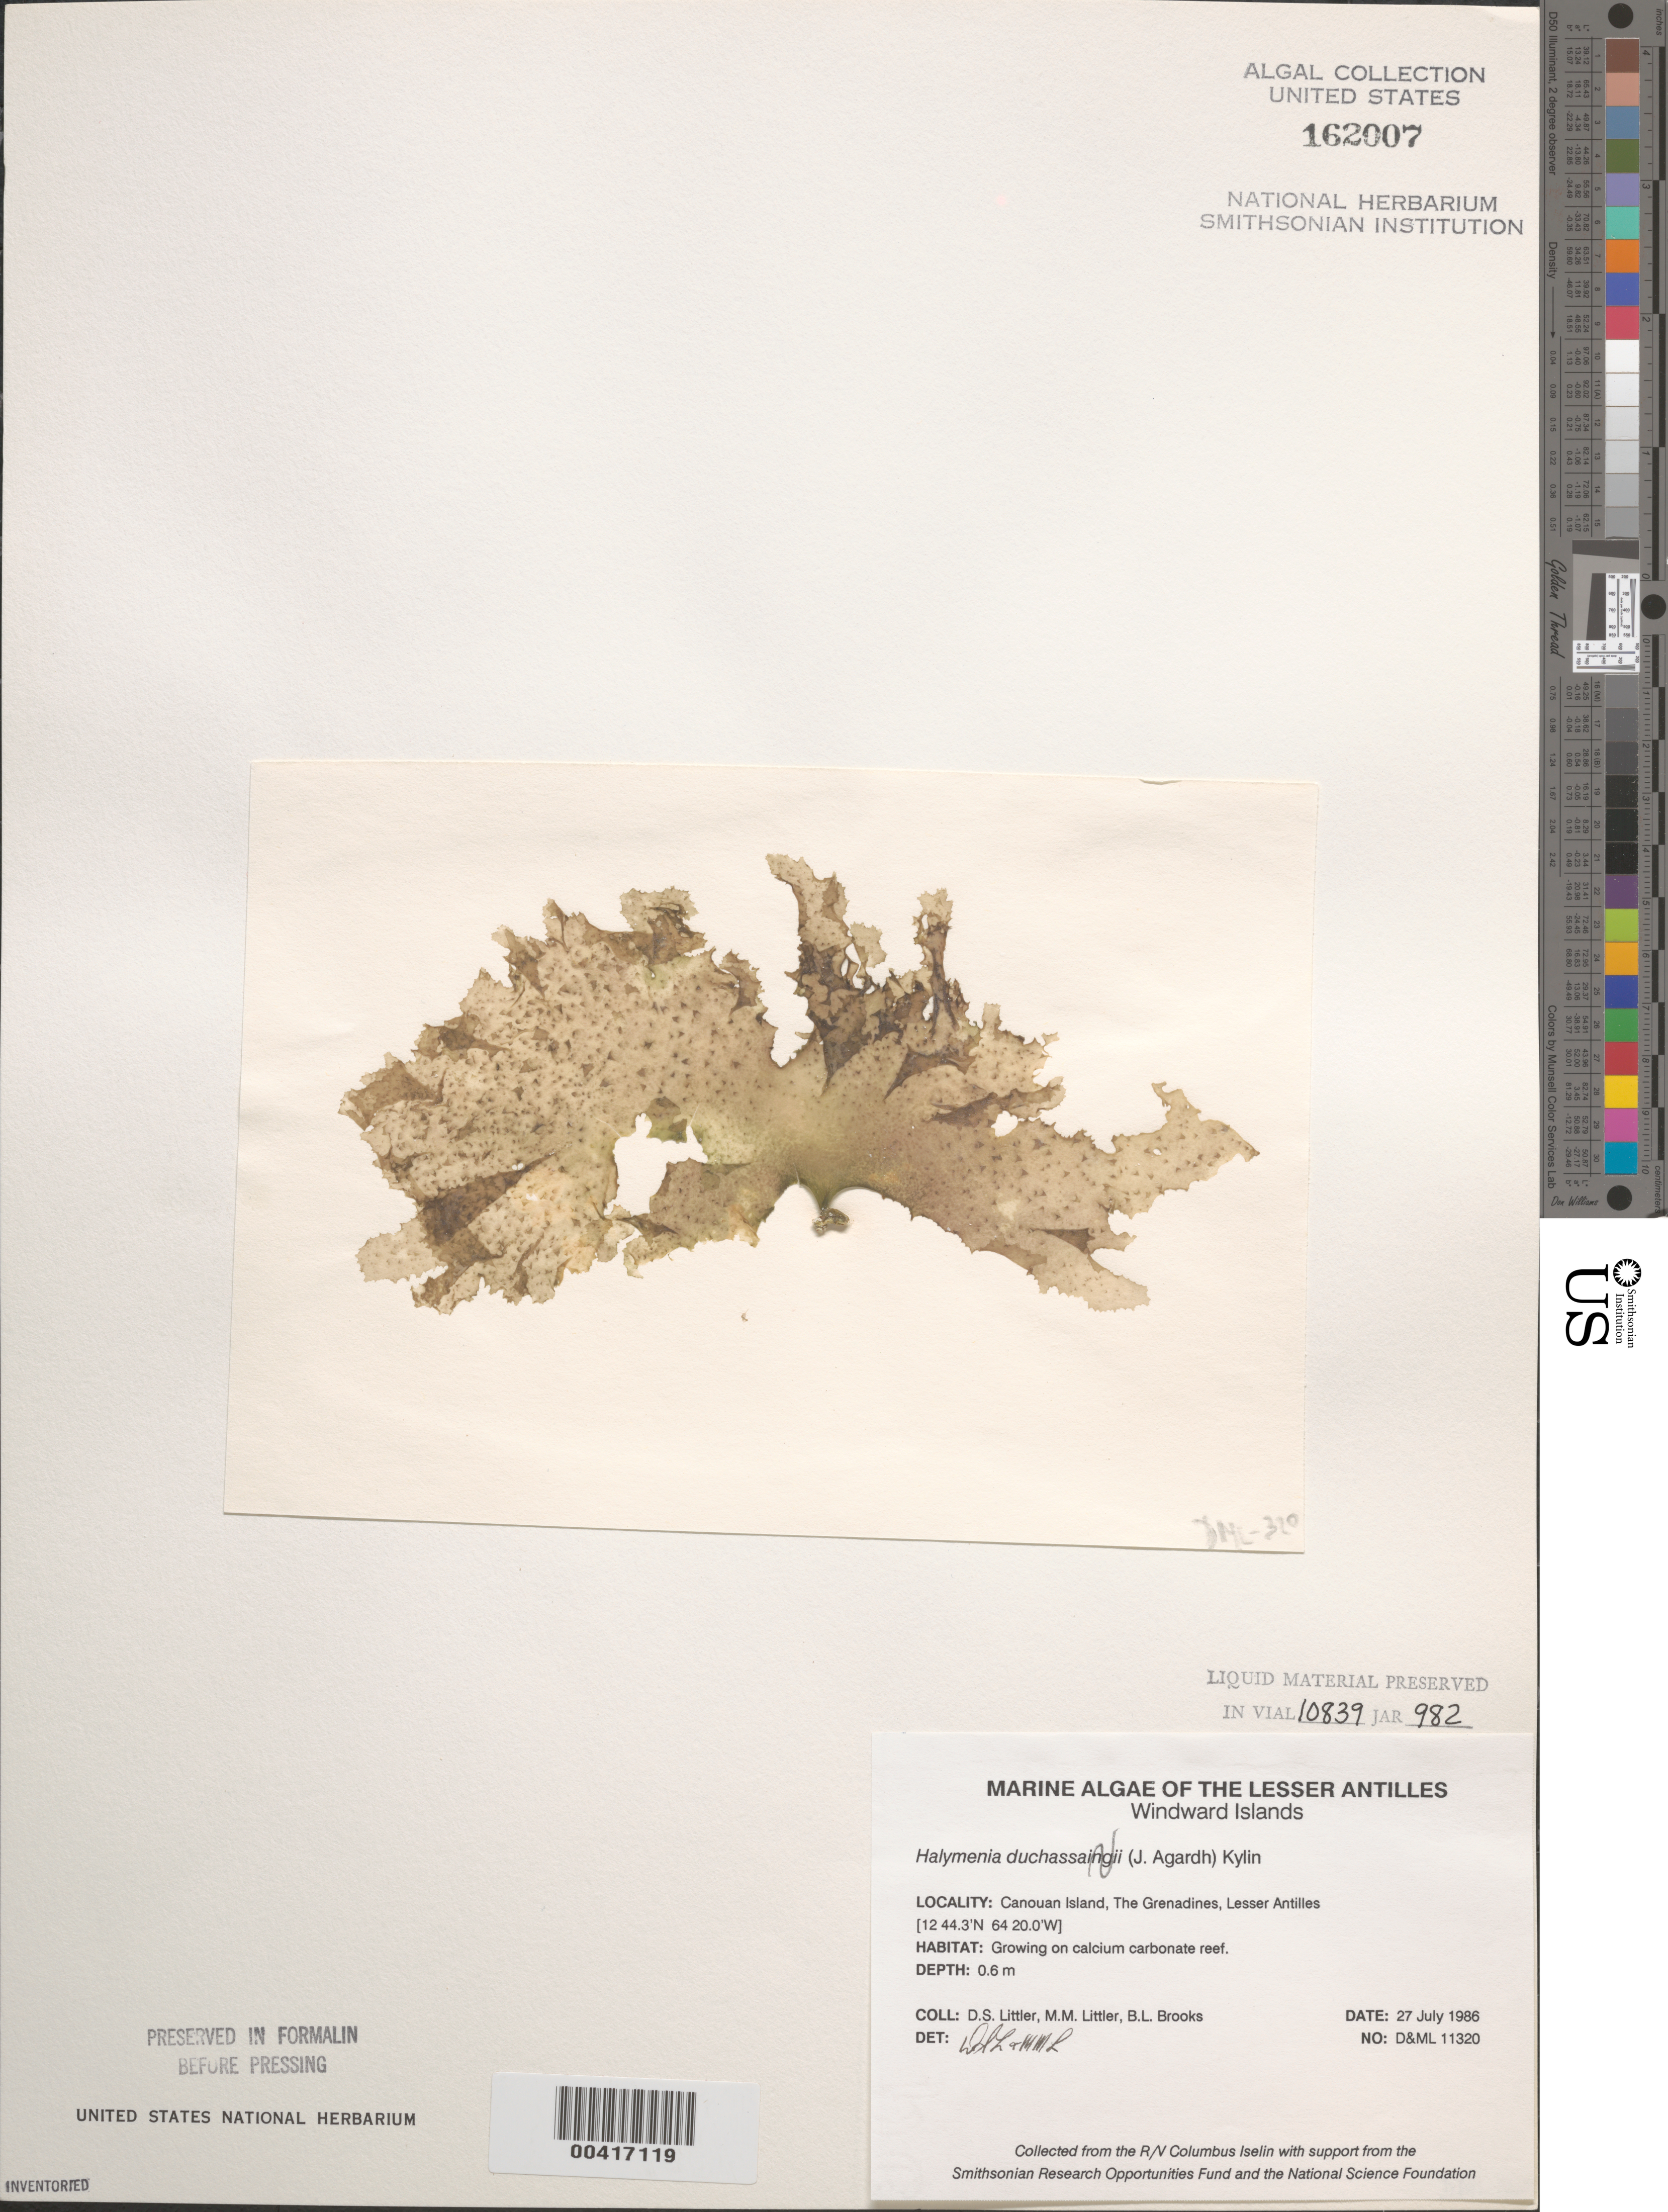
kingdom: Plantae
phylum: Rhodophyta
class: Florideophyceae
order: Halymeniales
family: Halymeniaceae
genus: Halymenia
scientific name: Halymenia duchassaignii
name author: (J. Agardh) Kylin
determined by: Littler, D. S.; Littler, M. M.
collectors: D. S. Littler, M. M. Littler & B. Brooks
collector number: D&ML 11320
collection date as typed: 27 Jul 1986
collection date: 1986-07-27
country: St. Vincent - Grenadines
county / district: Grenadines Parish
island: Canouan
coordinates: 12 44.3' N, 64 20.0' W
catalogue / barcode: US 162007